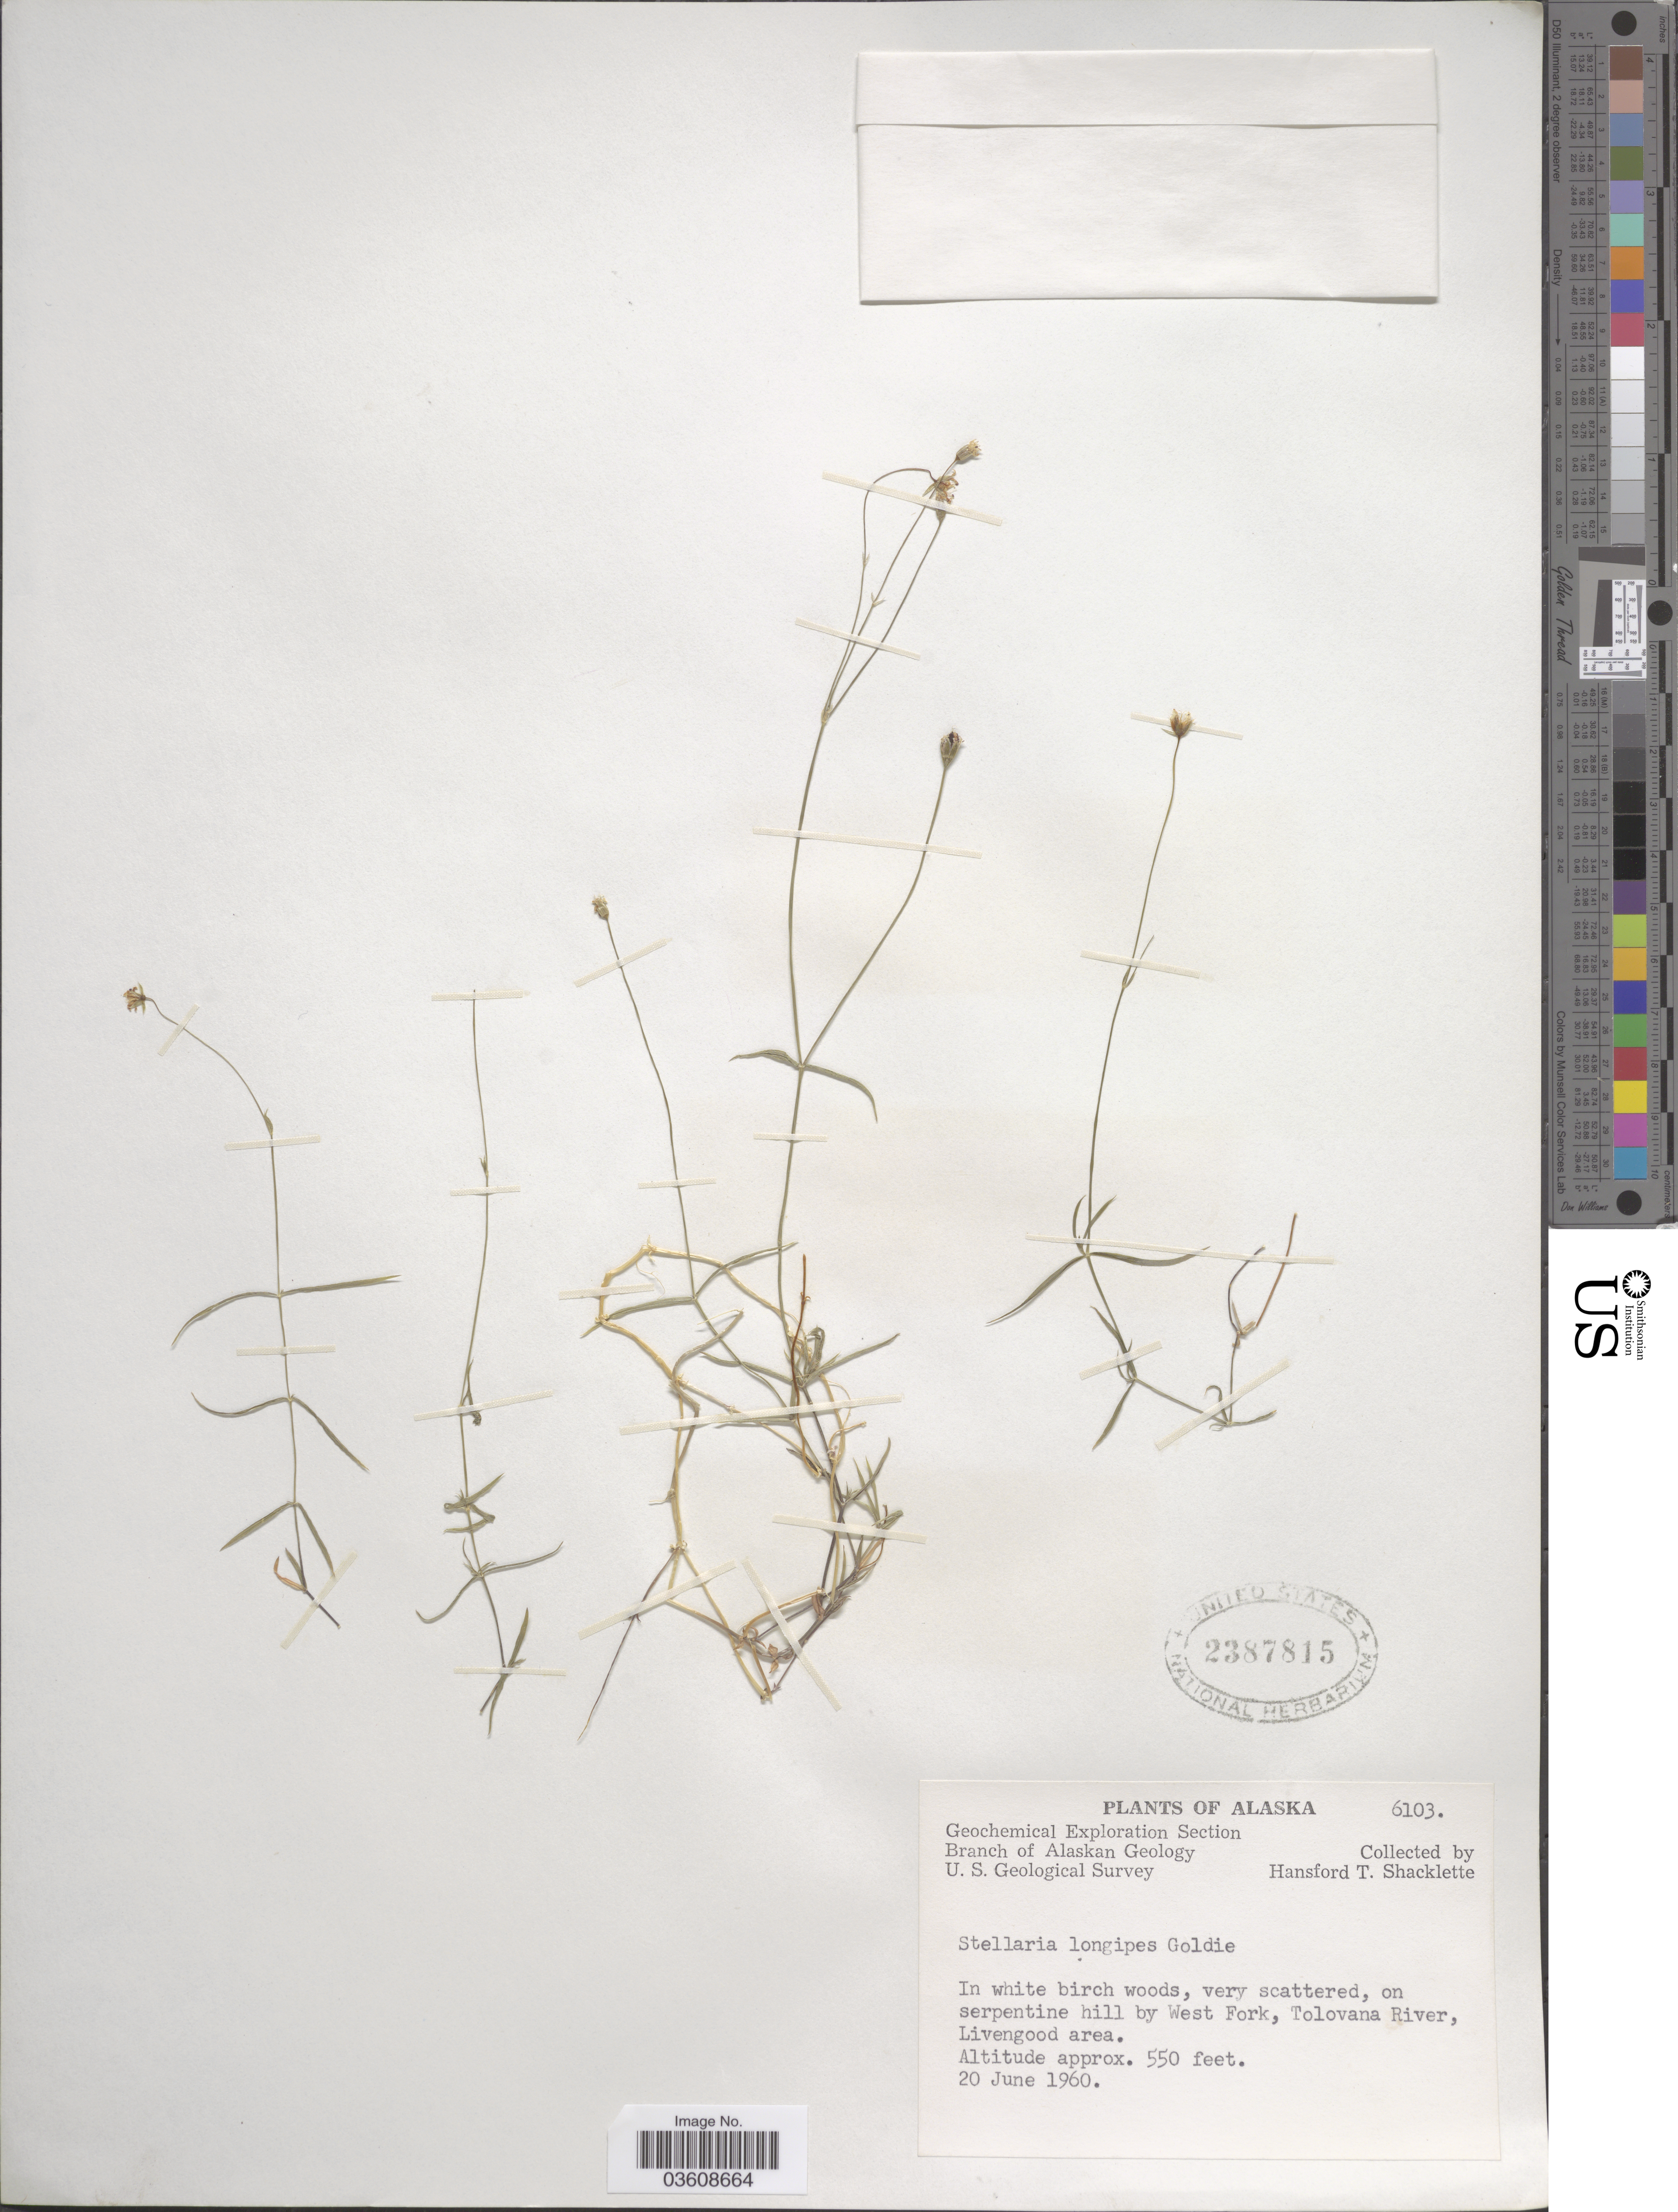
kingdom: Plantae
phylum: Tracheophyta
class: Magnoliopsida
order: Caryophyllales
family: Caryophyllaceae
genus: Stellaria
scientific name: Stellaria longipes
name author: Goldie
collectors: H. Shacklette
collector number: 6103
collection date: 1960-06-20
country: United States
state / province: Alaska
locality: On serpentine hill by West Fork, Tolovana River, Livengood area.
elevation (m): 168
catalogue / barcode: US 2387815